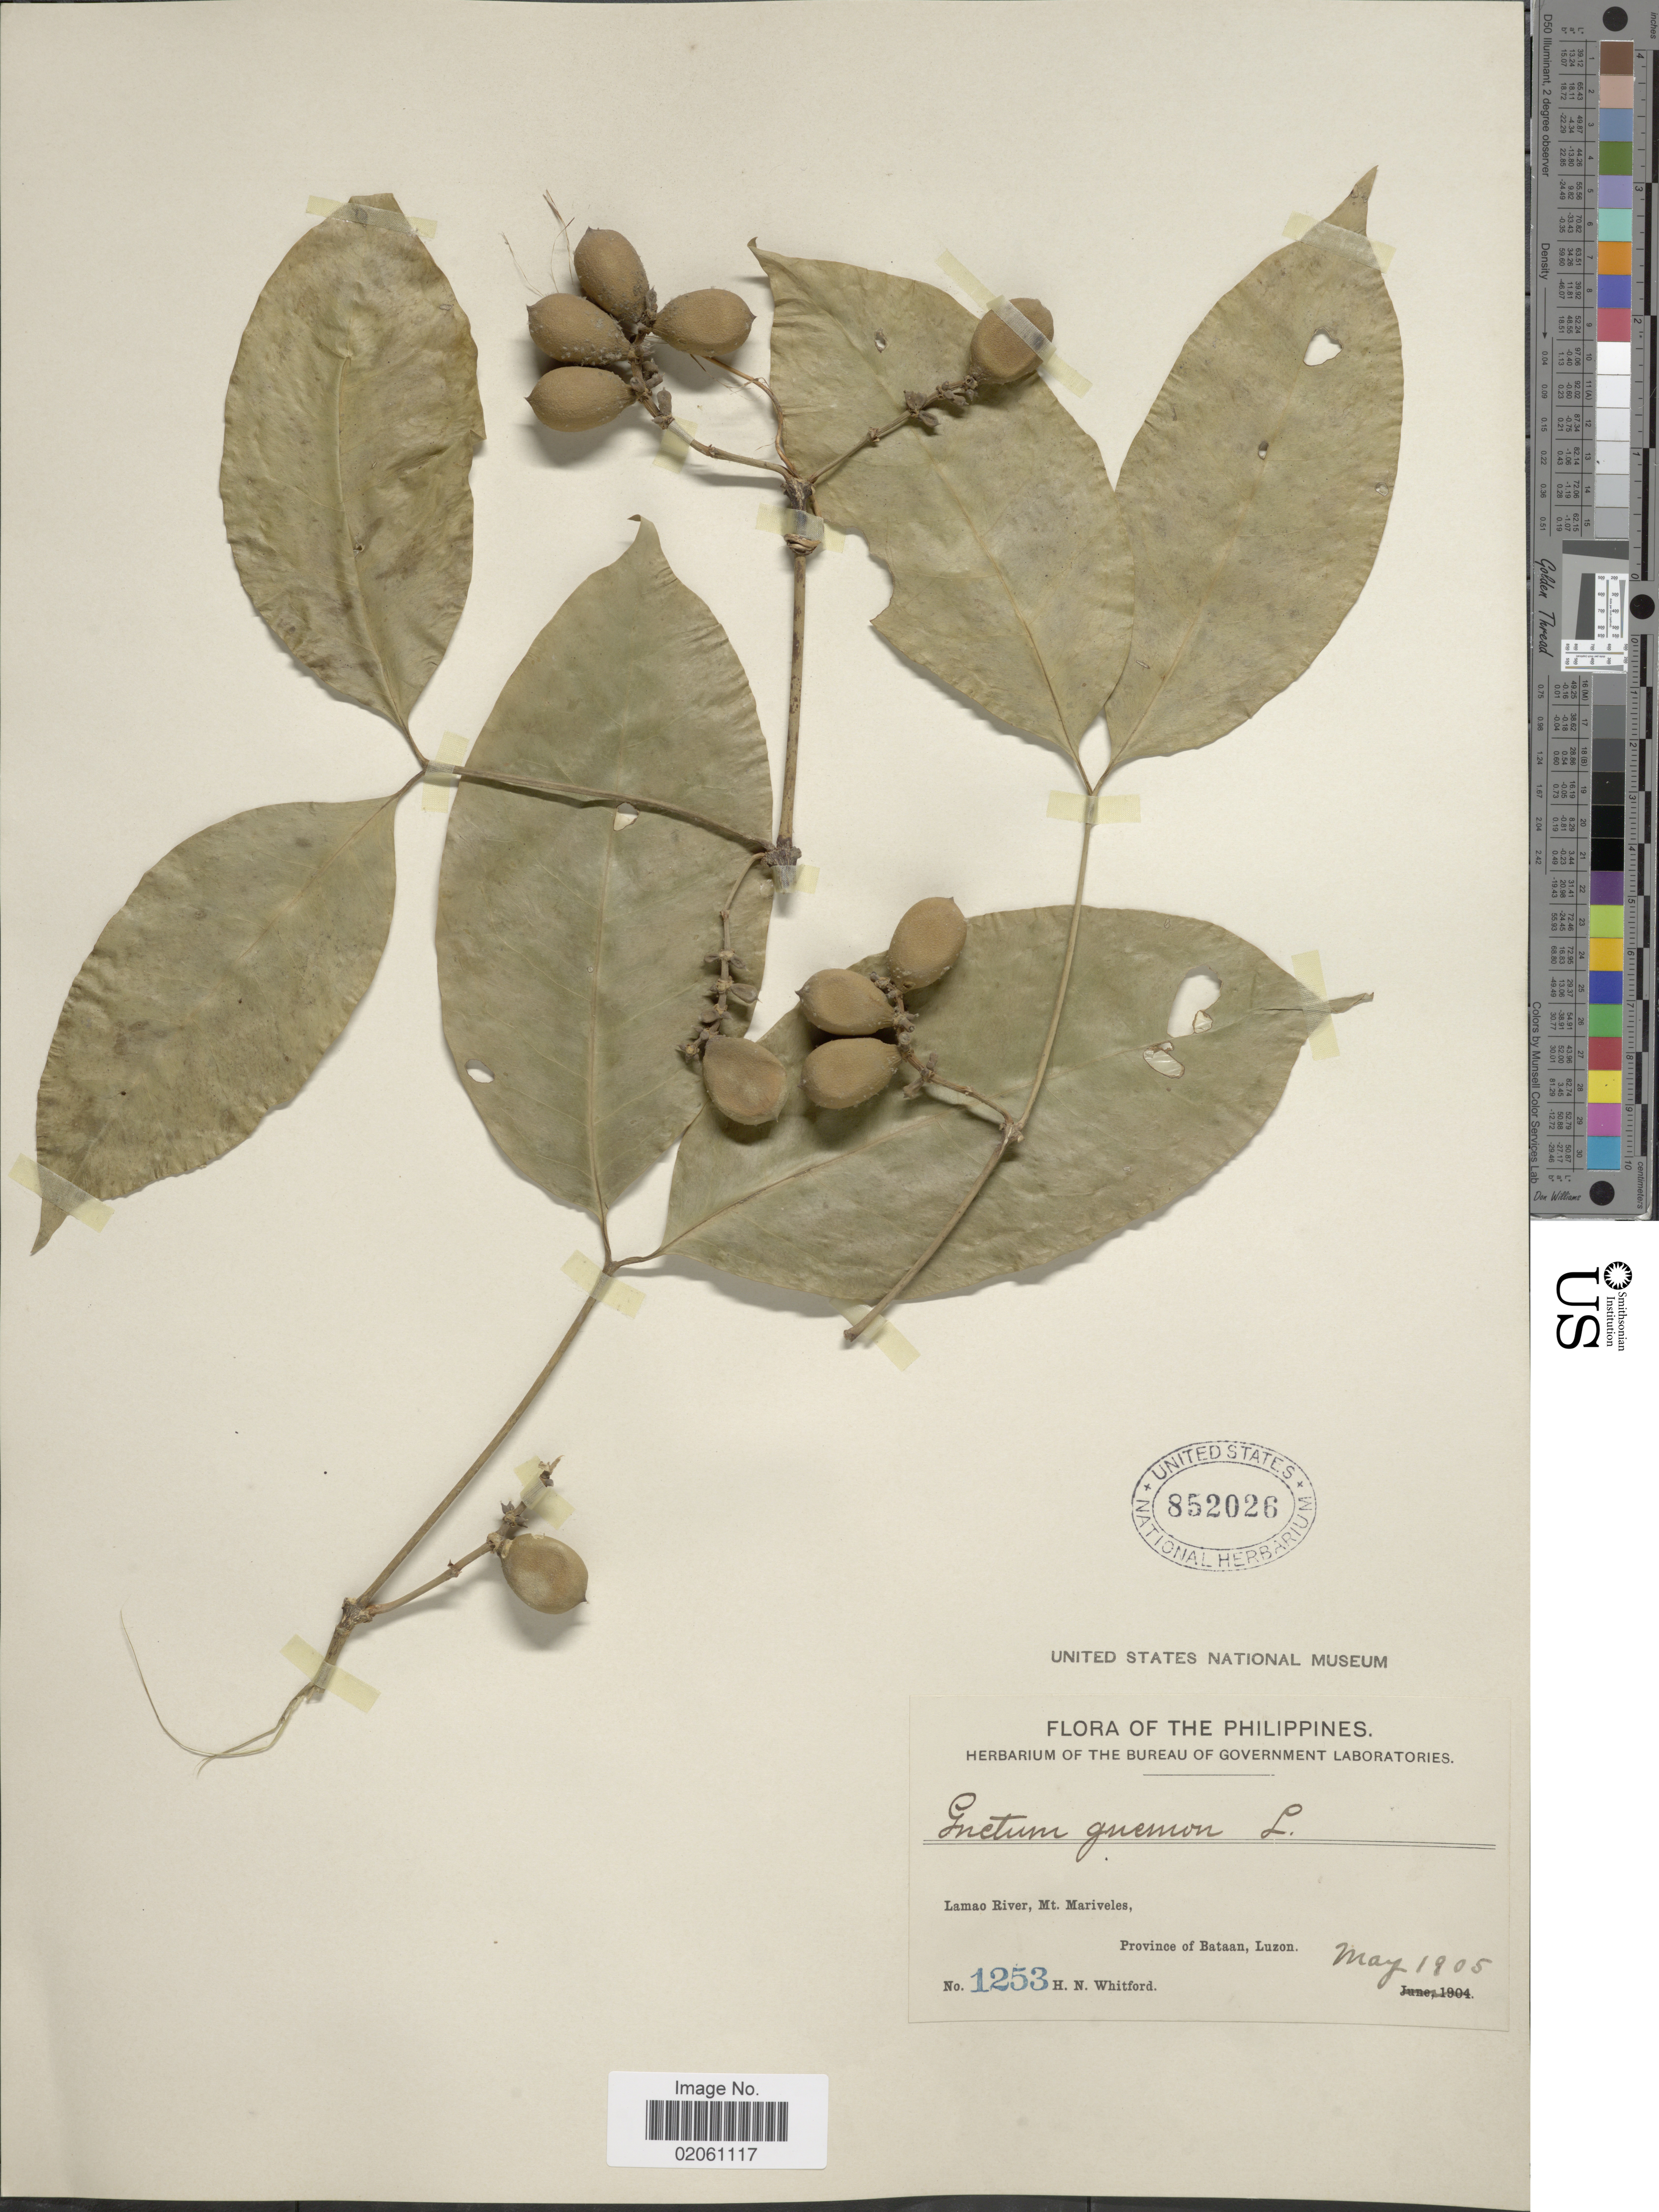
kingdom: Plantae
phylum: Tracheophyta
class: Gnetopsida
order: Gnetales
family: Gnetaceae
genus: Gnetum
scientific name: Gnetum gnemon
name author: L.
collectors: H. N. Whitford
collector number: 1253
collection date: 1905-05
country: Philippines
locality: Lamao River, Mt. Mariveles, Province of Bataan, Luzon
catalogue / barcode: US 852026